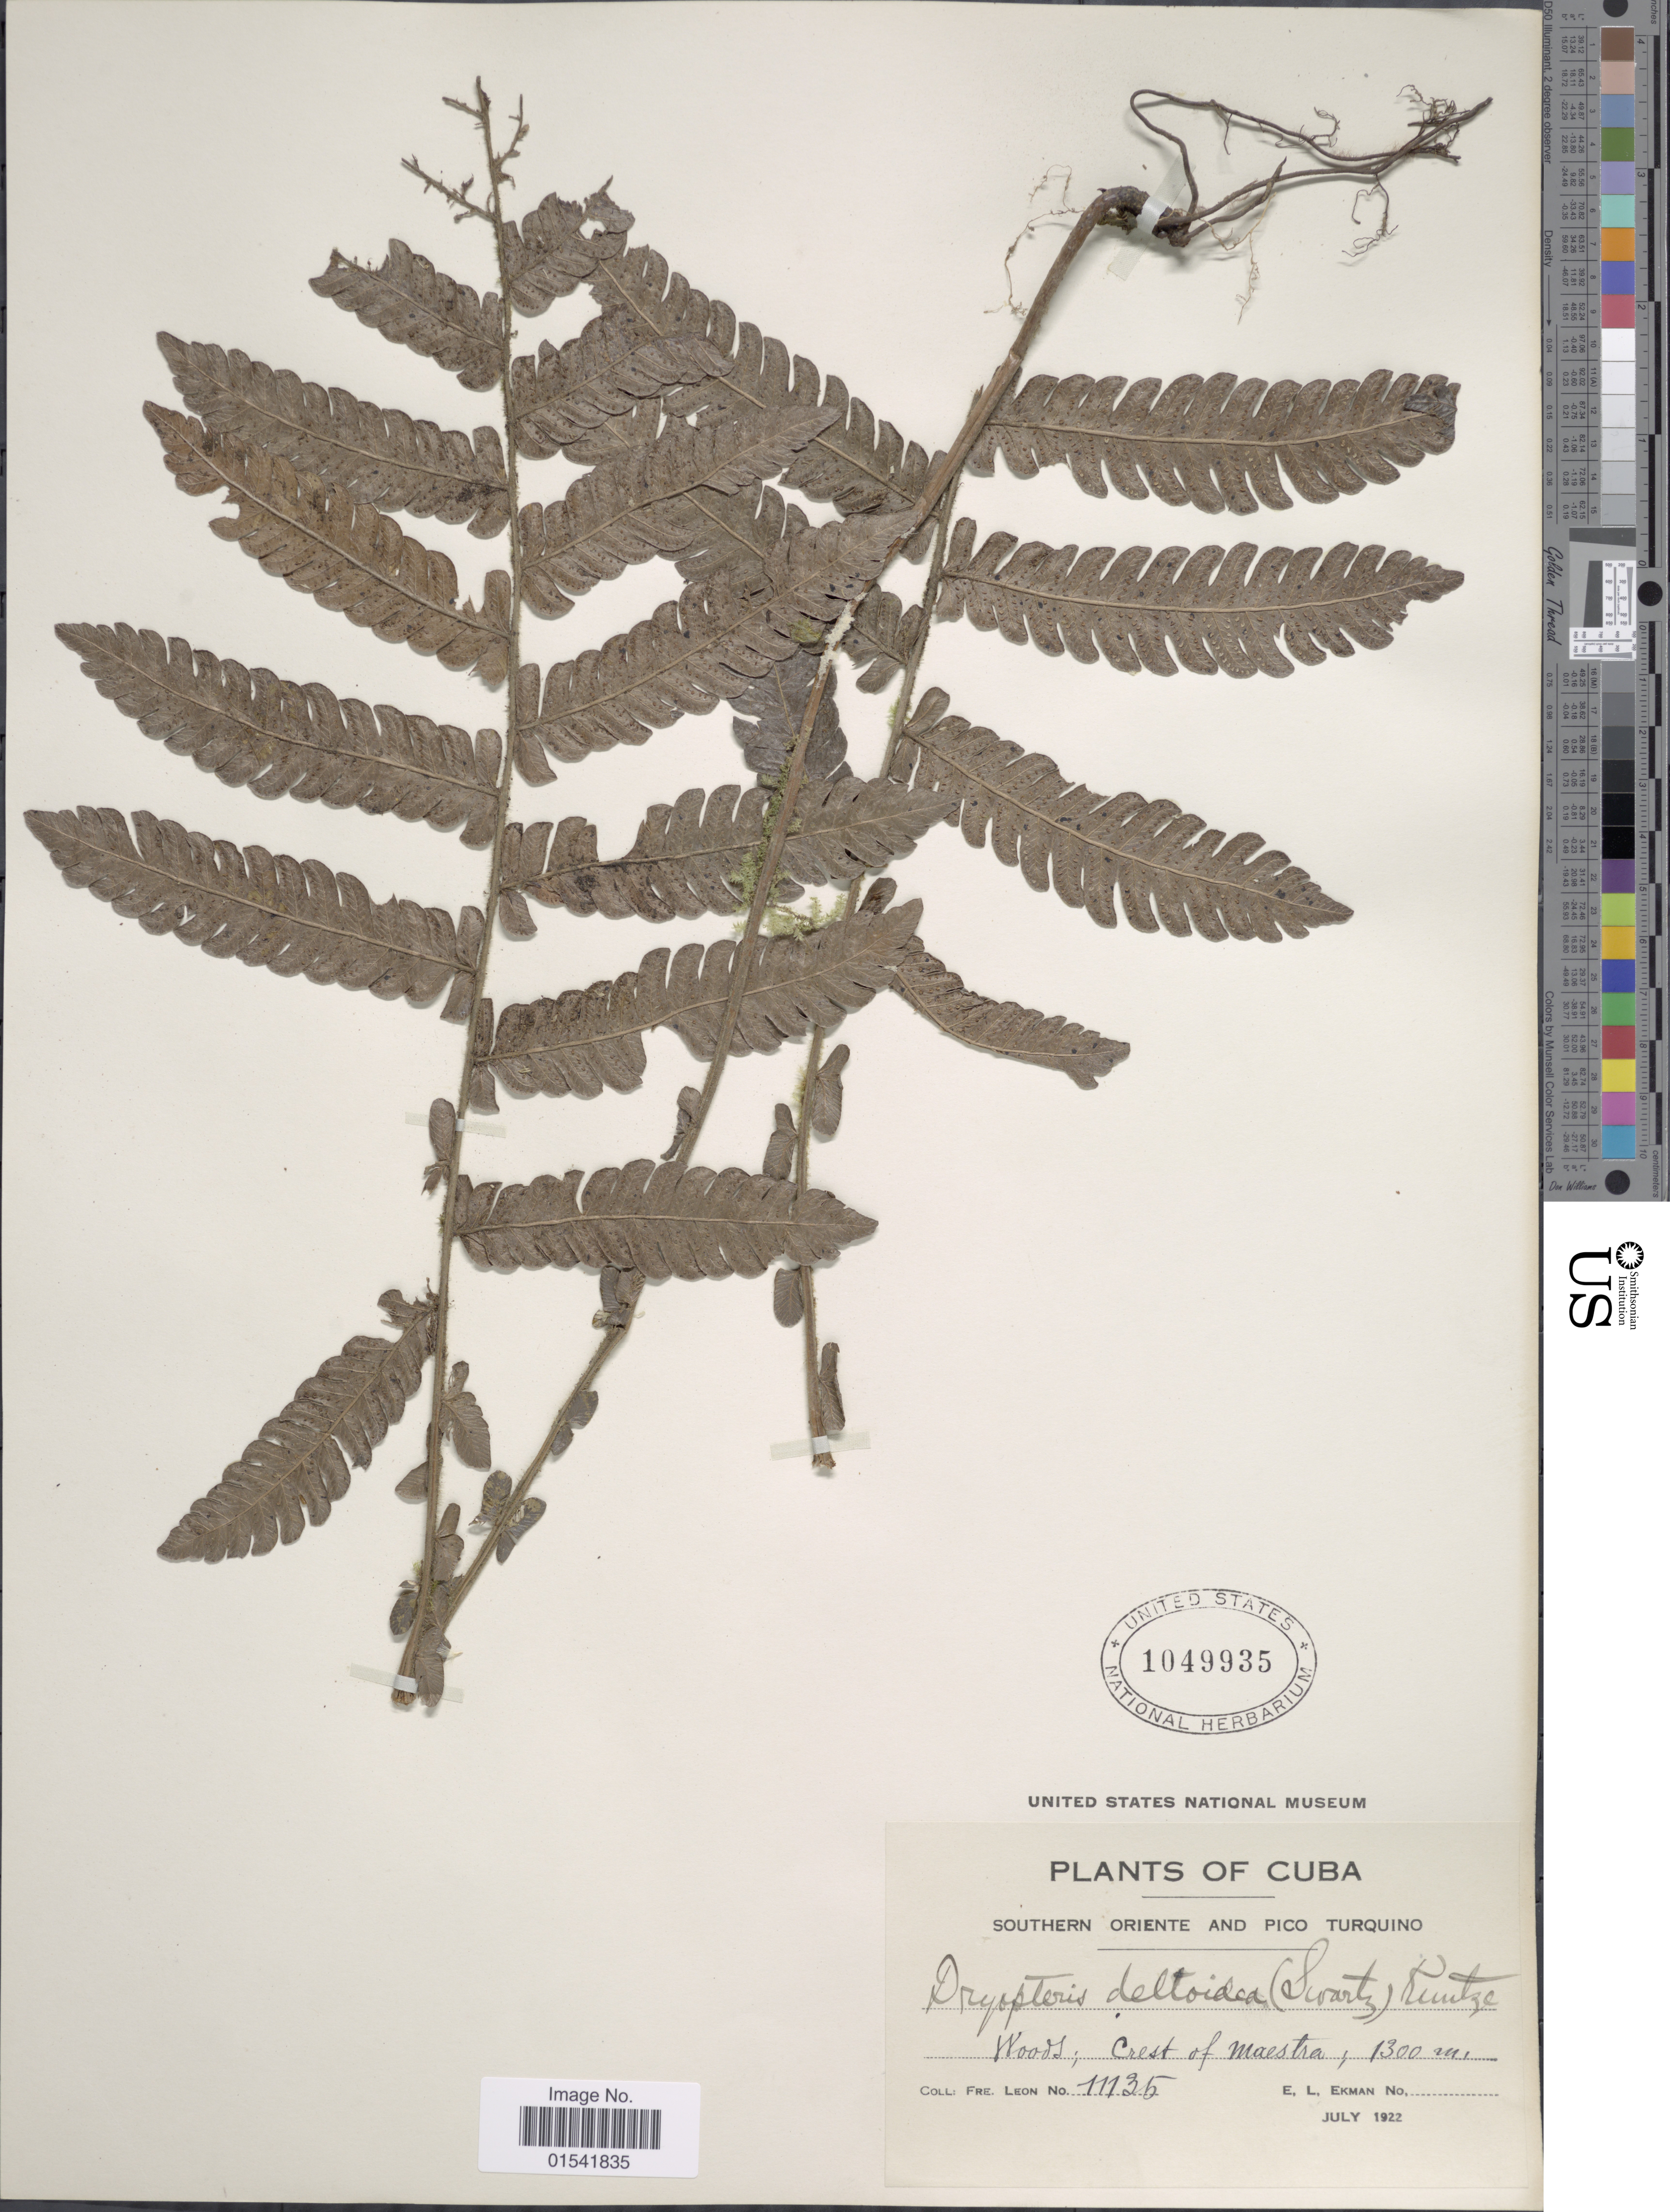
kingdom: Plantae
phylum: Tracheophyta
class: Polypodiopsida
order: Polypodiales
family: Thelypteridaceae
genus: Steiropteris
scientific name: Steiropteris deltoidea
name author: (Sw.) Pic. Serm.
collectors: Bro. León & E. L. Ekman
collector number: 11135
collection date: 1922-07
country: Cuba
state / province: Oriente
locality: Southern Oriente and Pico Turquino, Crest of Maestra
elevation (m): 1300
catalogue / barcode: US 1049935